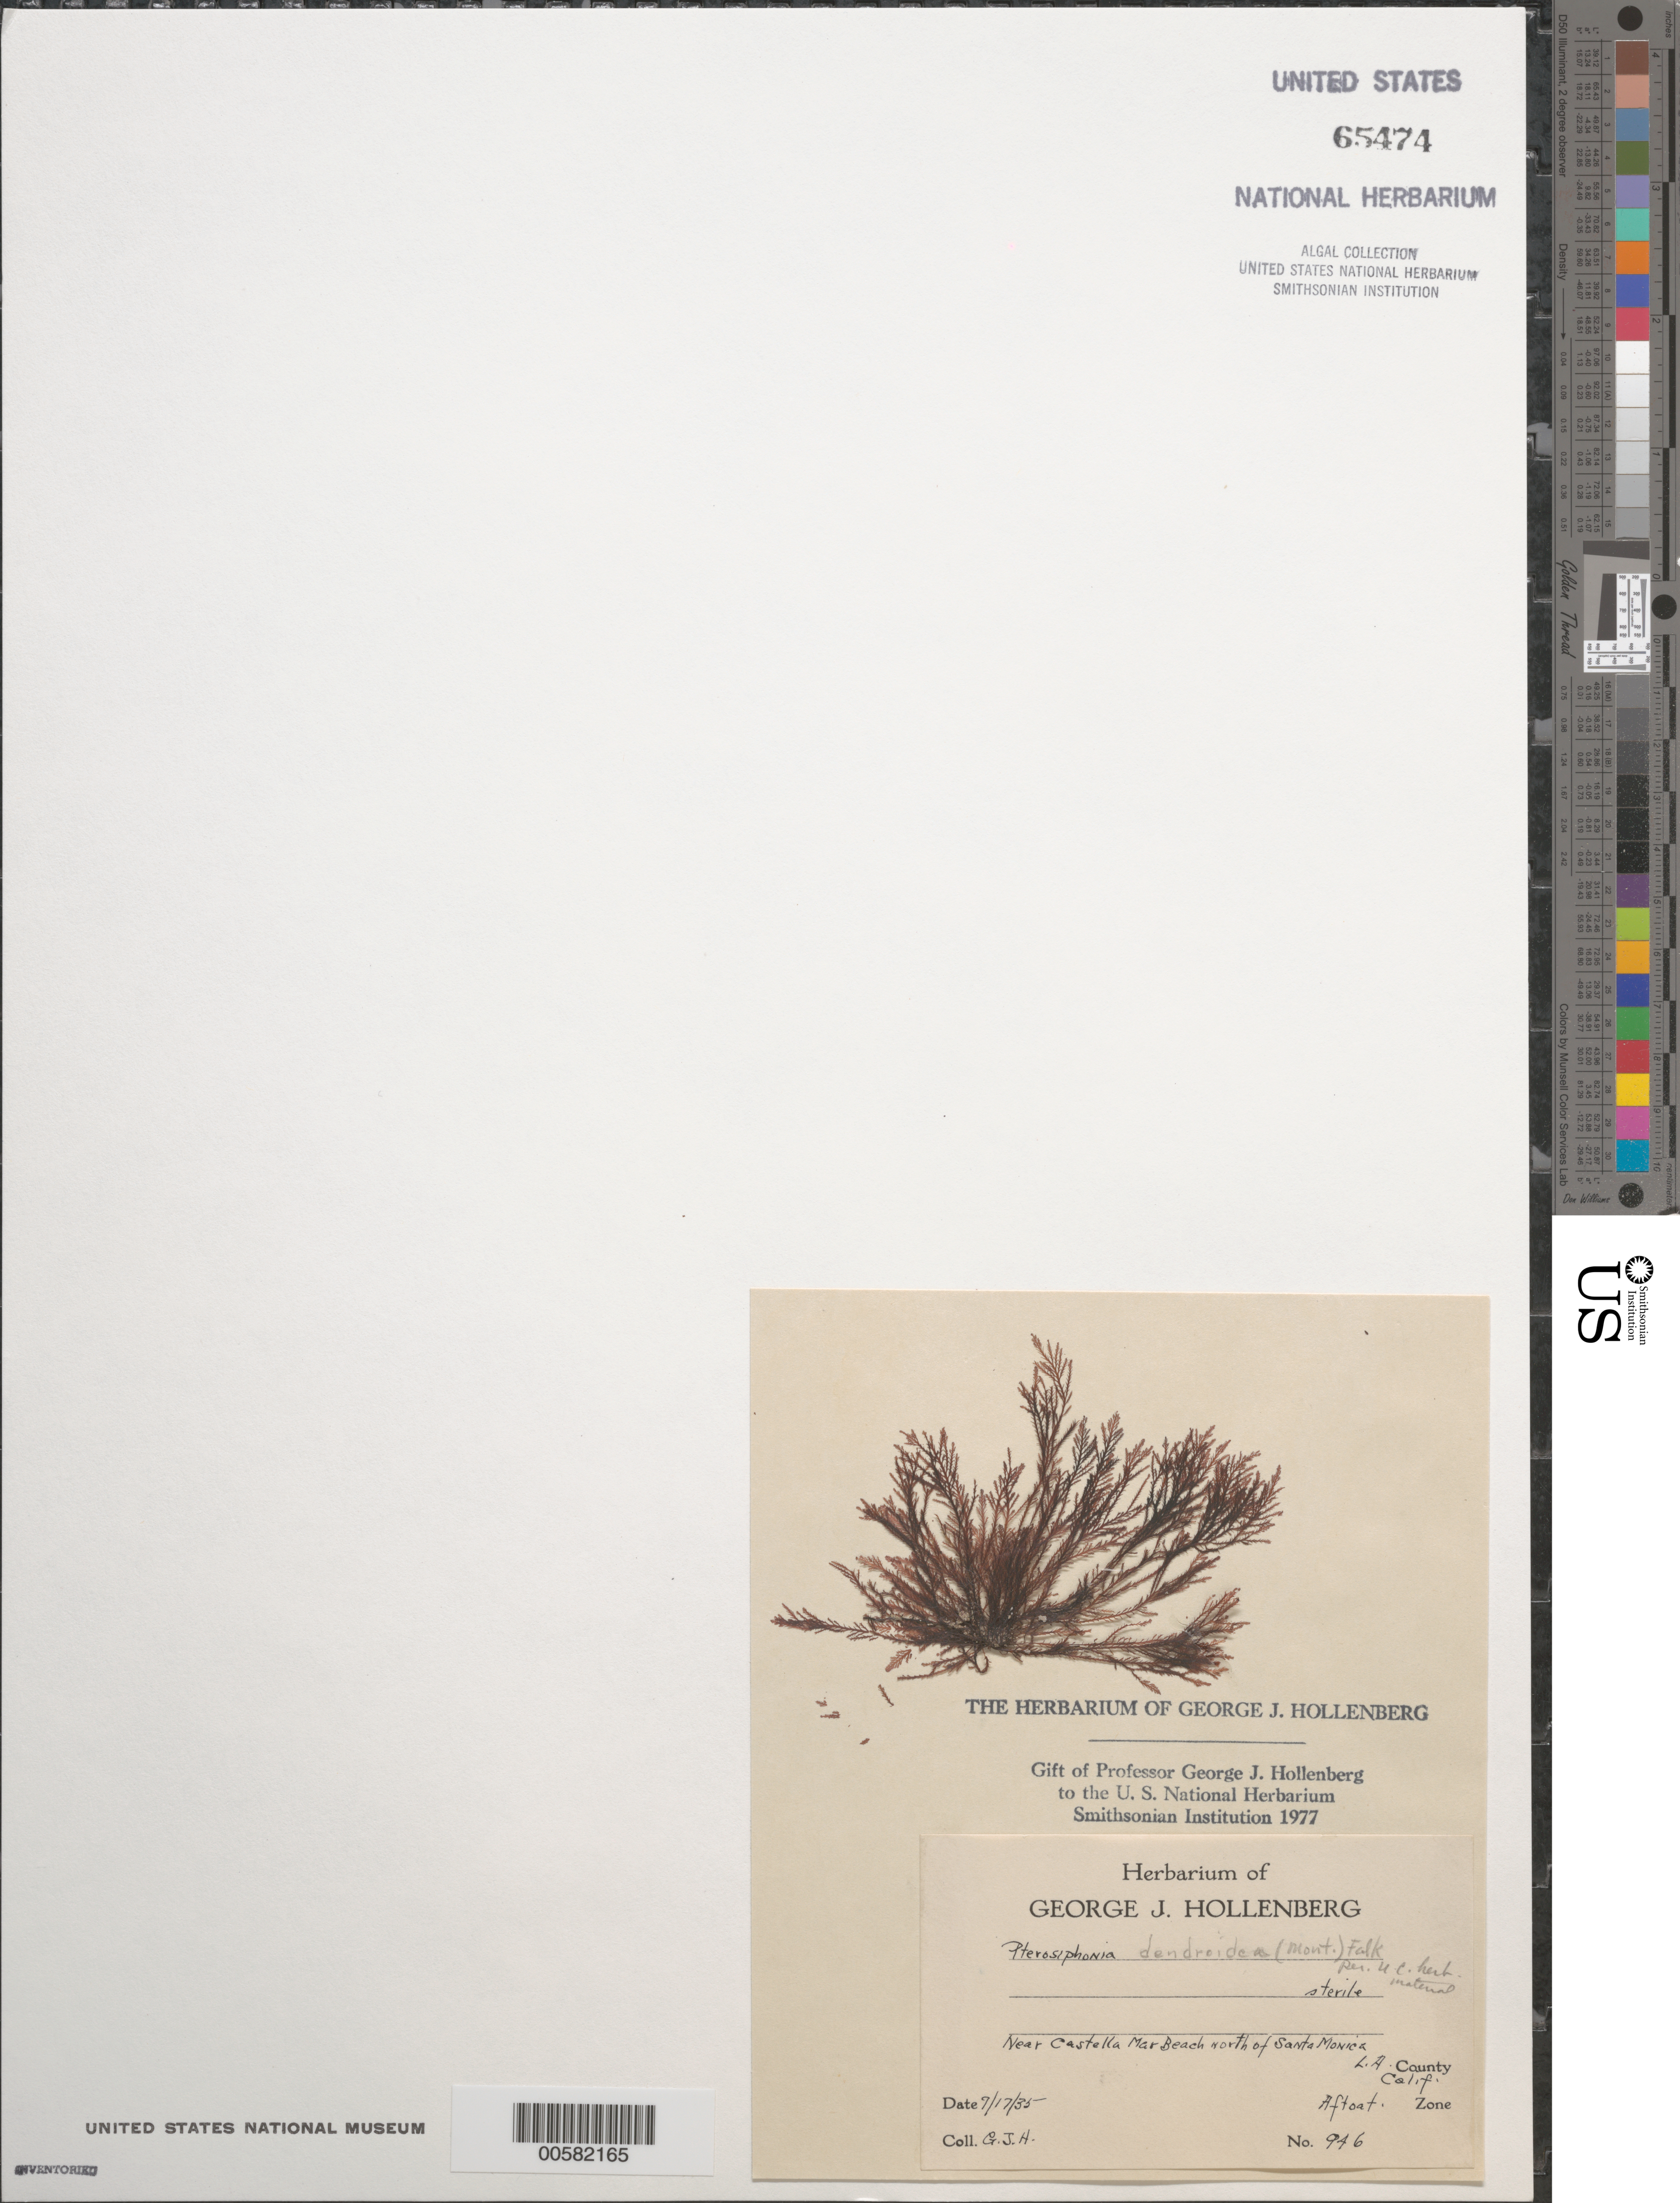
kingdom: Plantae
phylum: Rhodophyta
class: Florideophyceae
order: Ceramiales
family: Rhodomelaceae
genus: Symphyocladiella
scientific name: Symphyocladiella dendroidea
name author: (Montagne) Bustamante et al.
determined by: Algae name updating Project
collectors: G. Hollenberg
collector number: GJH 946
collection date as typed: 17 Jul 1935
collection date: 1935-07-17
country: United States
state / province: California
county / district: Los Angeles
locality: Near Castle Mar Beach, north of Santa Monica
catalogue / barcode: US 65474